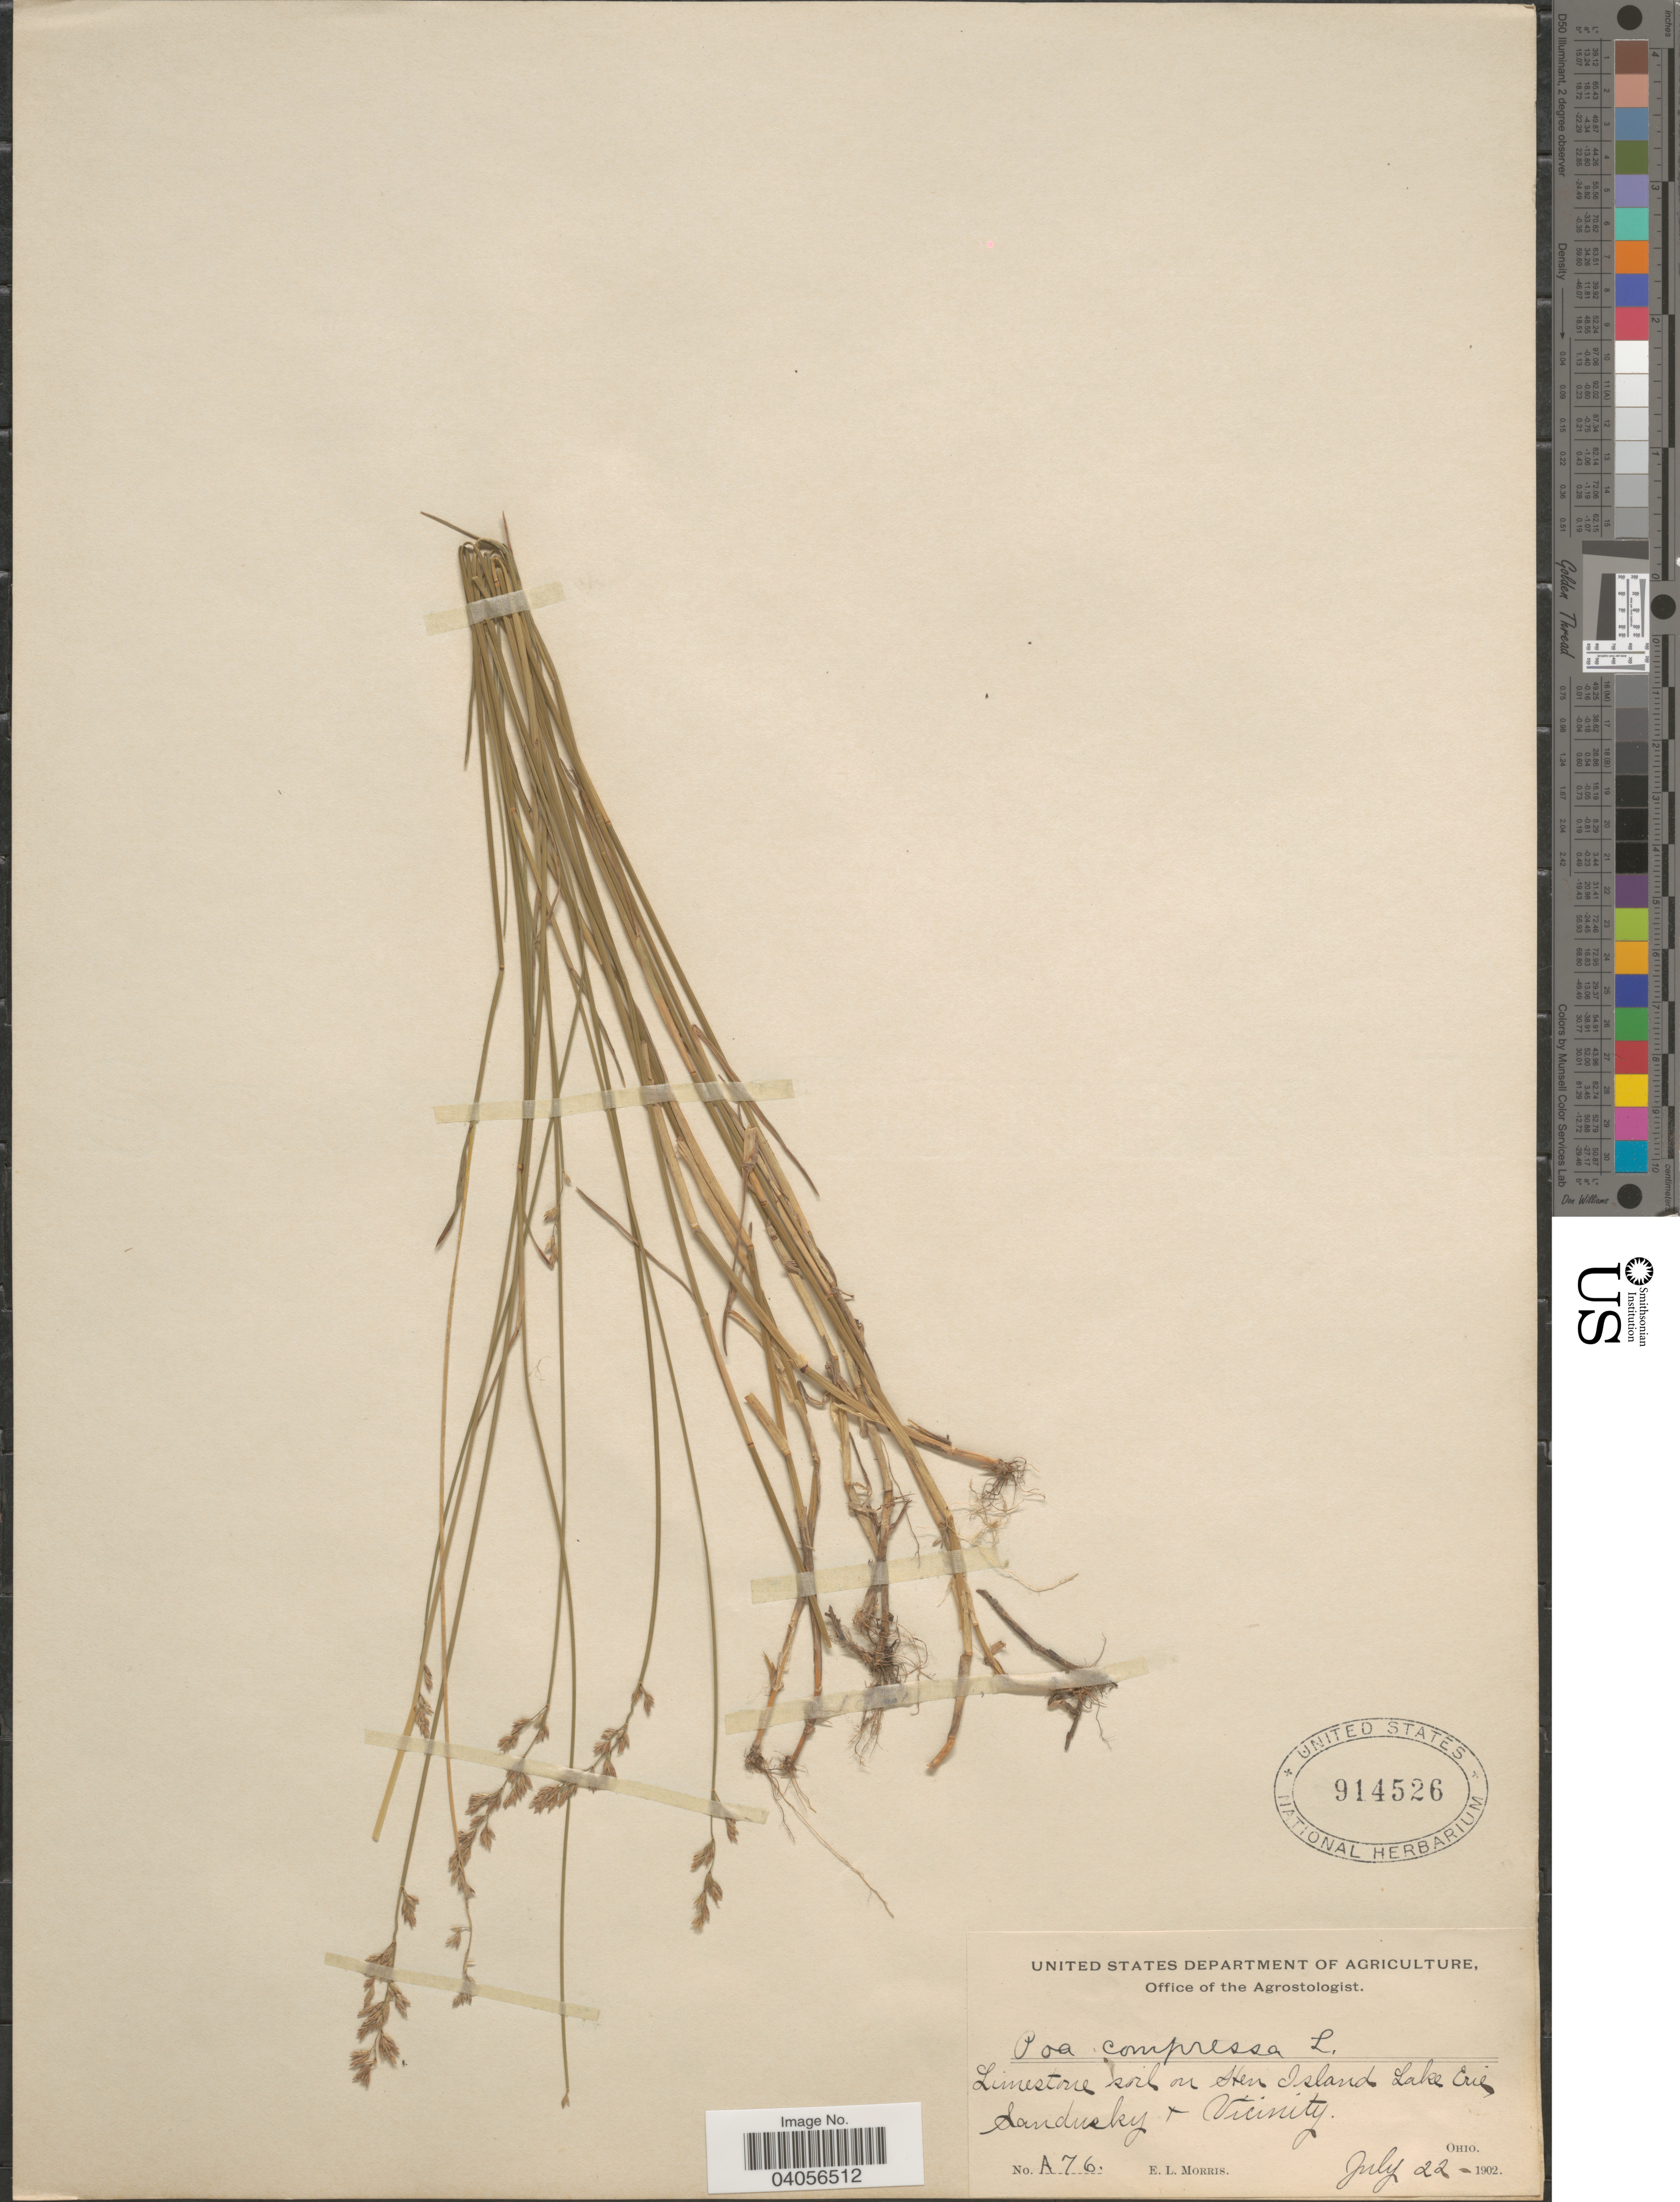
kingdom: Plantae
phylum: Tracheophyta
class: Liliopsida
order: Poales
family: Poaceae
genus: Poa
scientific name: Poa compressa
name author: L.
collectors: E. Morris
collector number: A 76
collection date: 1902-07-22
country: United States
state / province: Ohio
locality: On Hen Island Lake Erie. Sandusky + Vicinity.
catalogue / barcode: US 914526